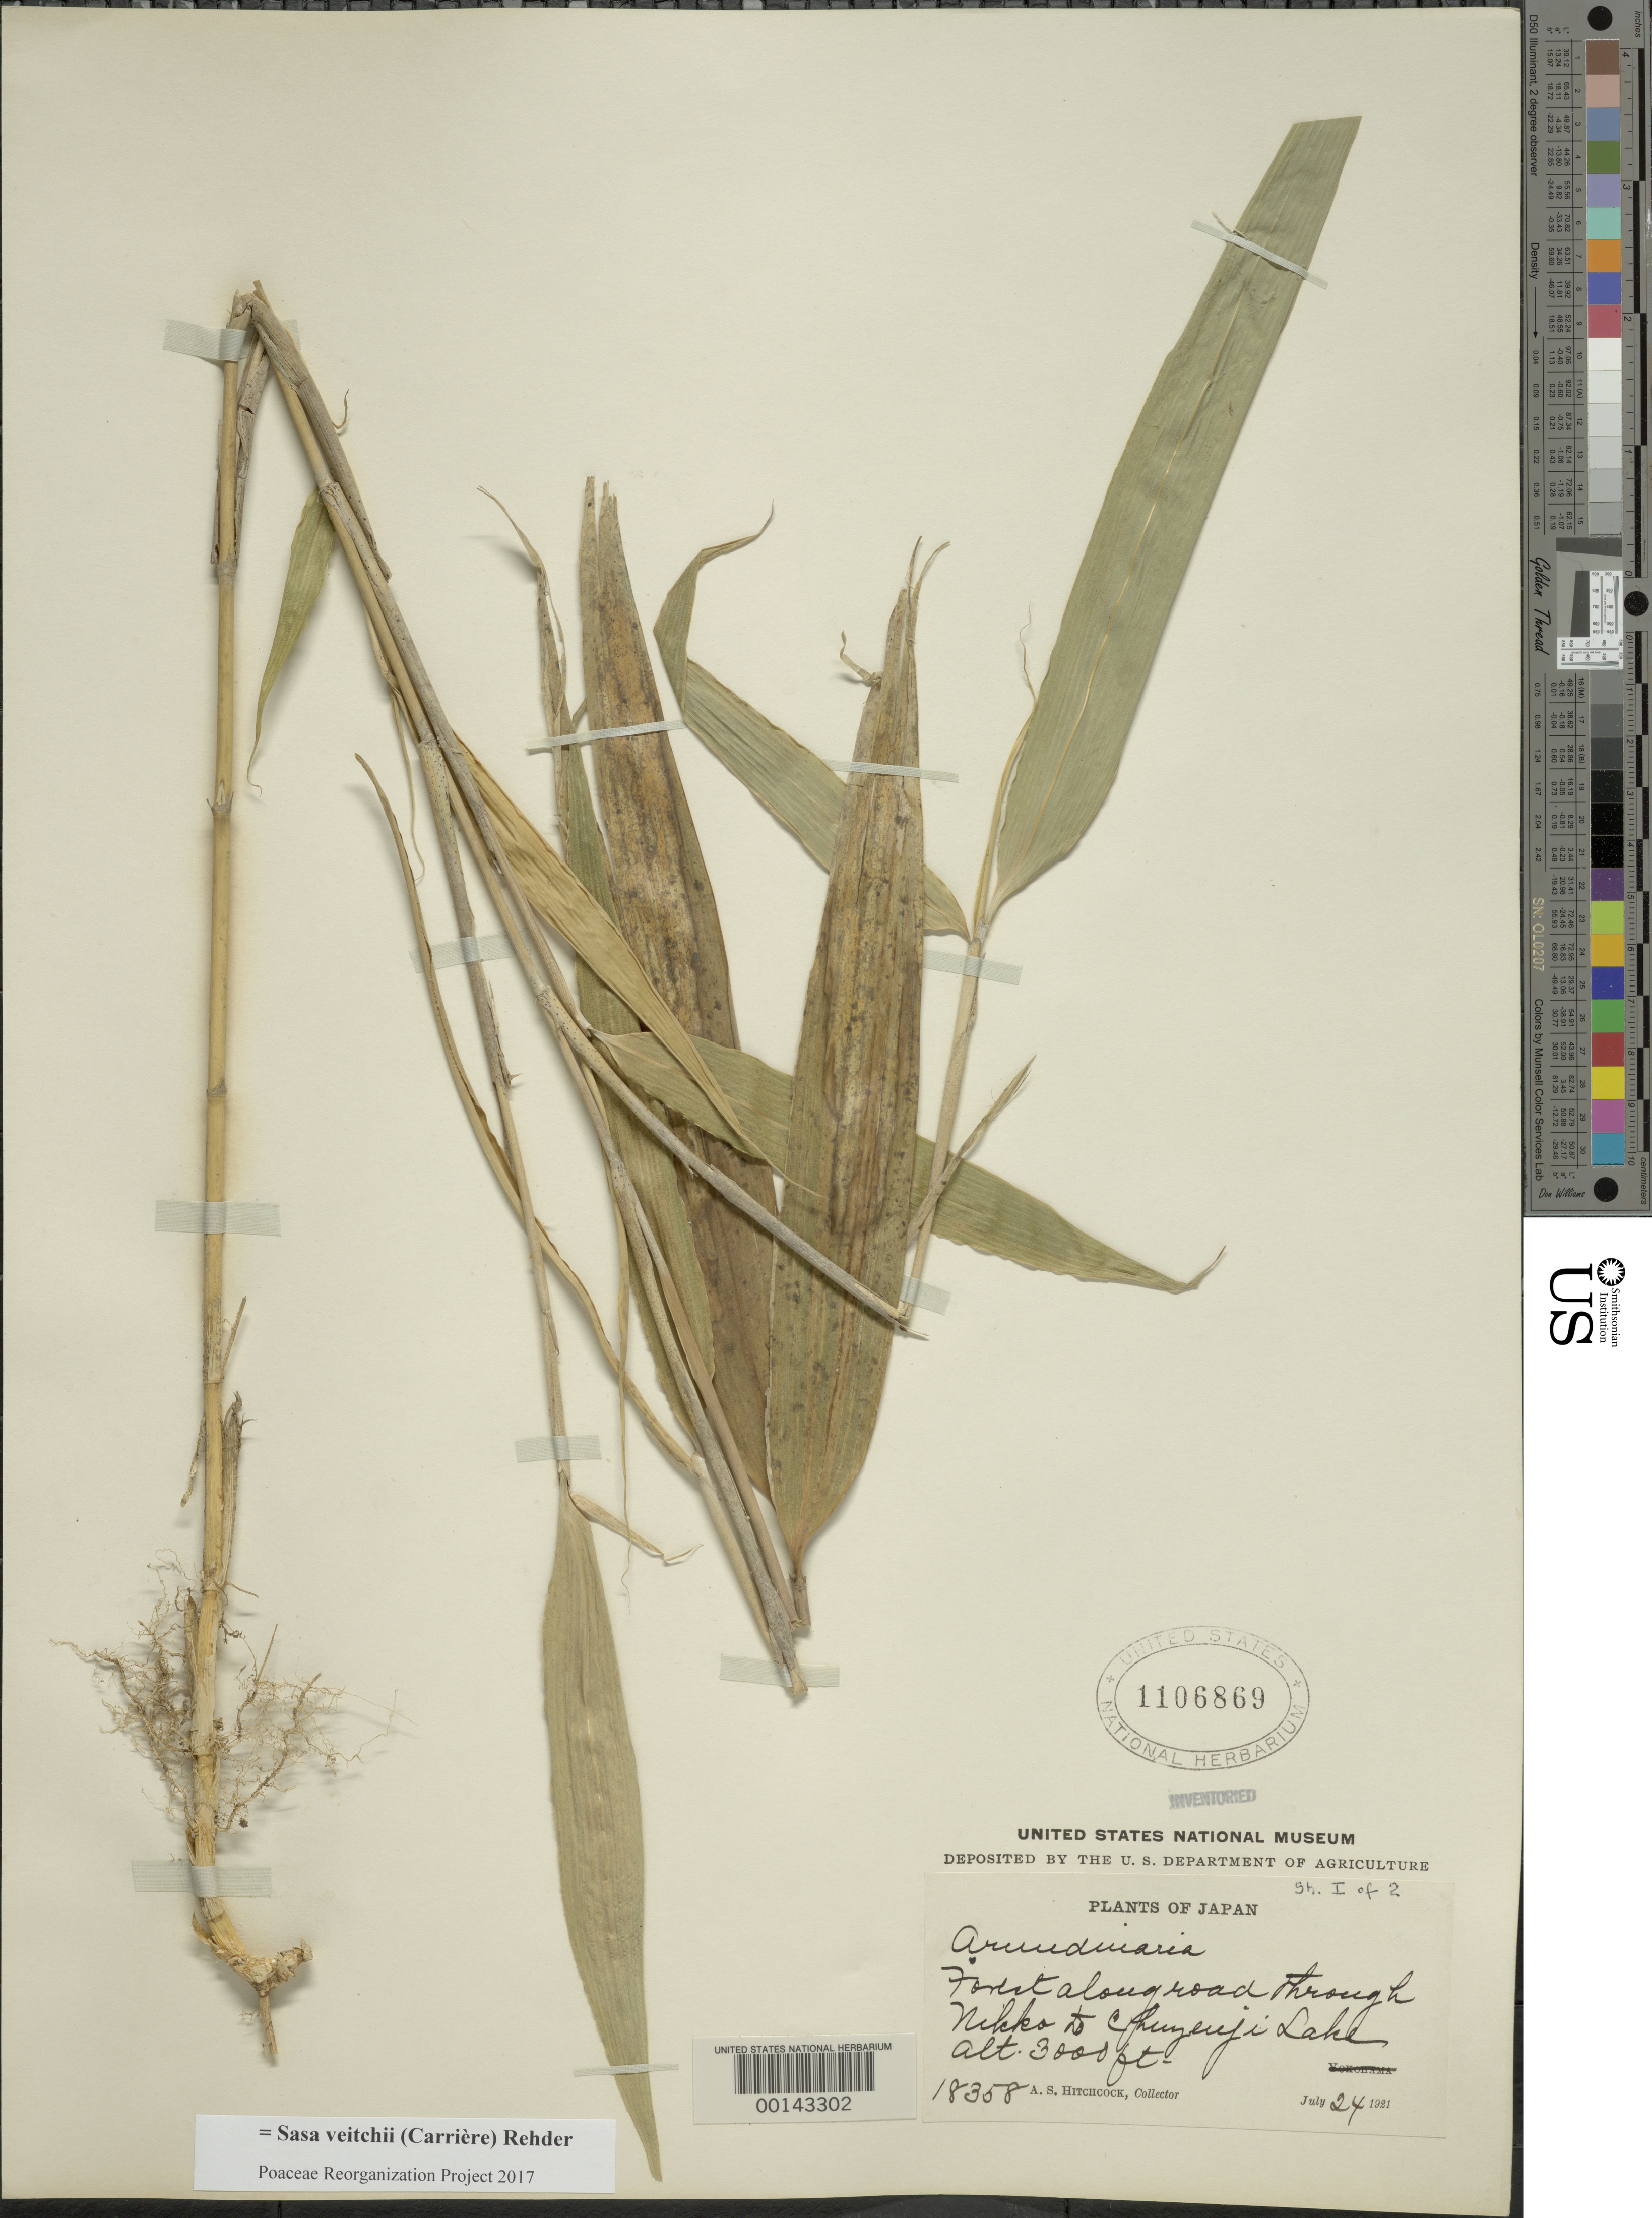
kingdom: Plantae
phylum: Tracheophyta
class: Liliopsida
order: Poales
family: Poaceae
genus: Sasa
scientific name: Sasa veitchii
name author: (Carrière) Rehder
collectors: A. S. Hitchcock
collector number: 18358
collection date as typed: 24 Jul 1921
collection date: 1921-07-24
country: Japan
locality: Nikko, chuzanji lake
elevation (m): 915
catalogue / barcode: US 1106869